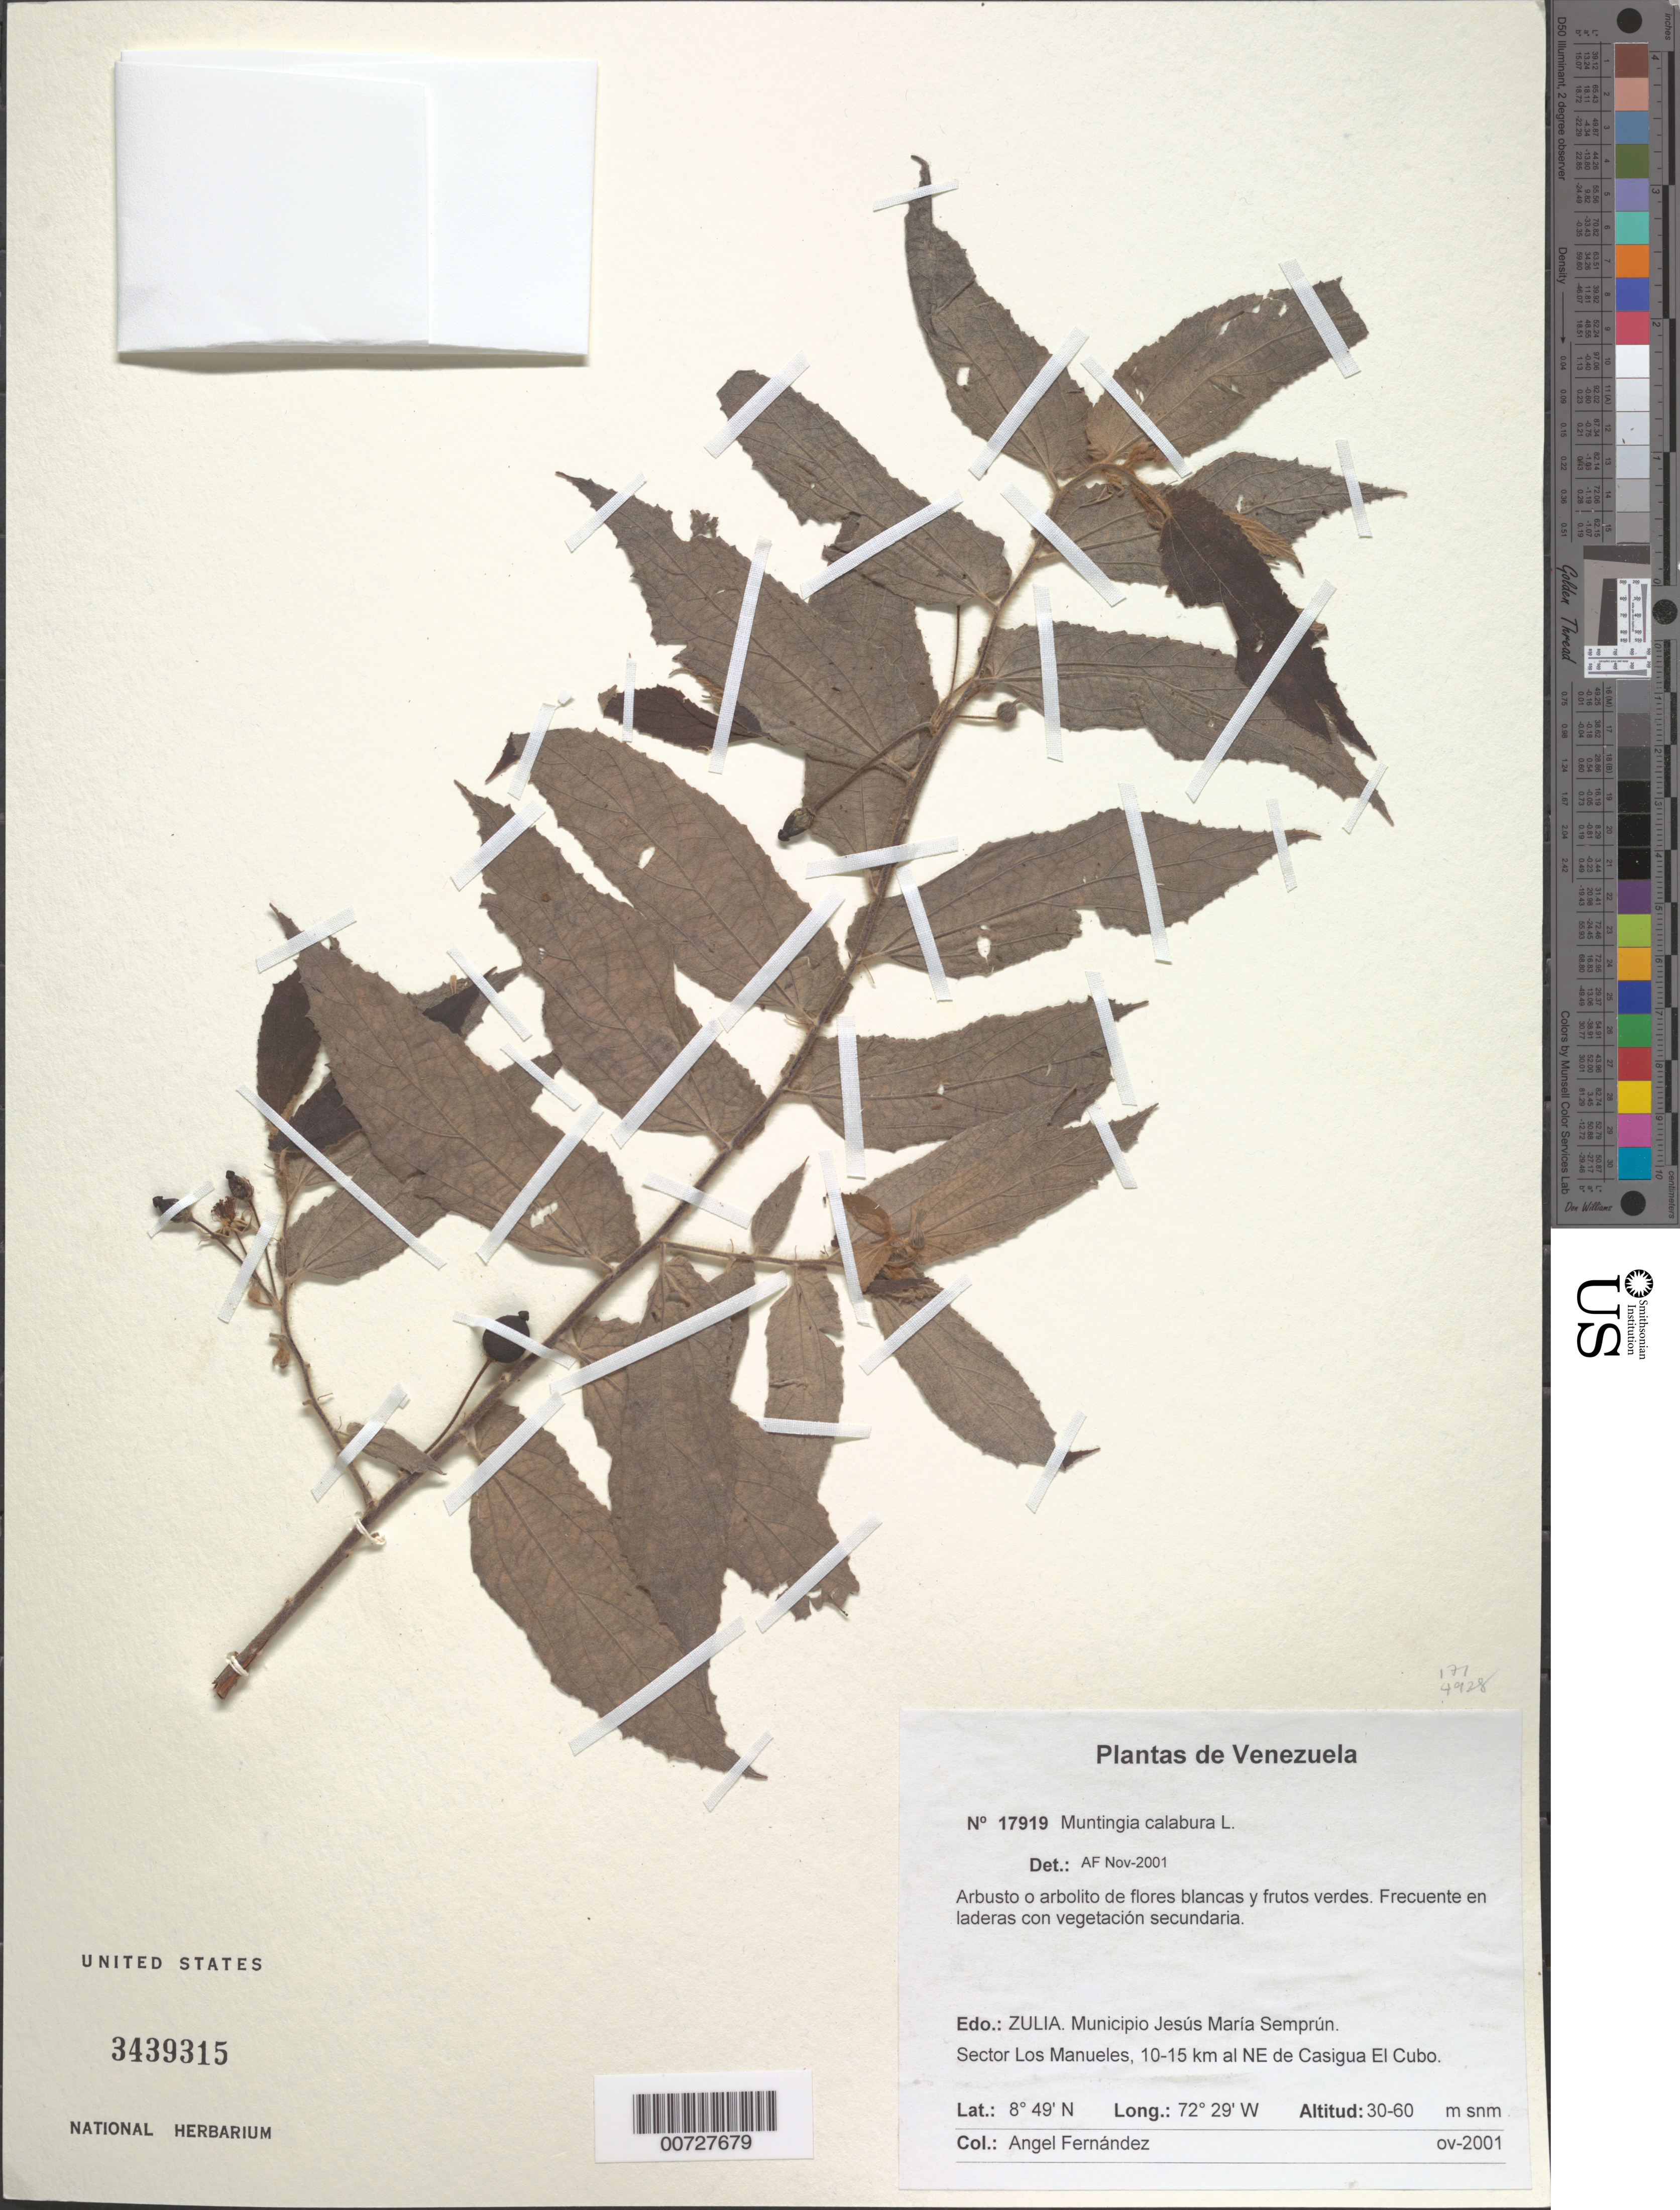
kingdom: Plantae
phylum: Tracheophyta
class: Magnoliopsida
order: Malvales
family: Muntingiaceae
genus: Muntingia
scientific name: Muntingia calabura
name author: L.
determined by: Fernández, Alvaro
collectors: A. Fernández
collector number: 17919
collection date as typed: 2001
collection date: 2001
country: Venezuela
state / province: Zulia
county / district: Jesús María Semprún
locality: Sector Los Manueles, 10-15 km al NE de Casigua El Cubo.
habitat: Frecuente en laderas con vegetación secundaria.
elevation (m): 30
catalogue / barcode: US 3439315